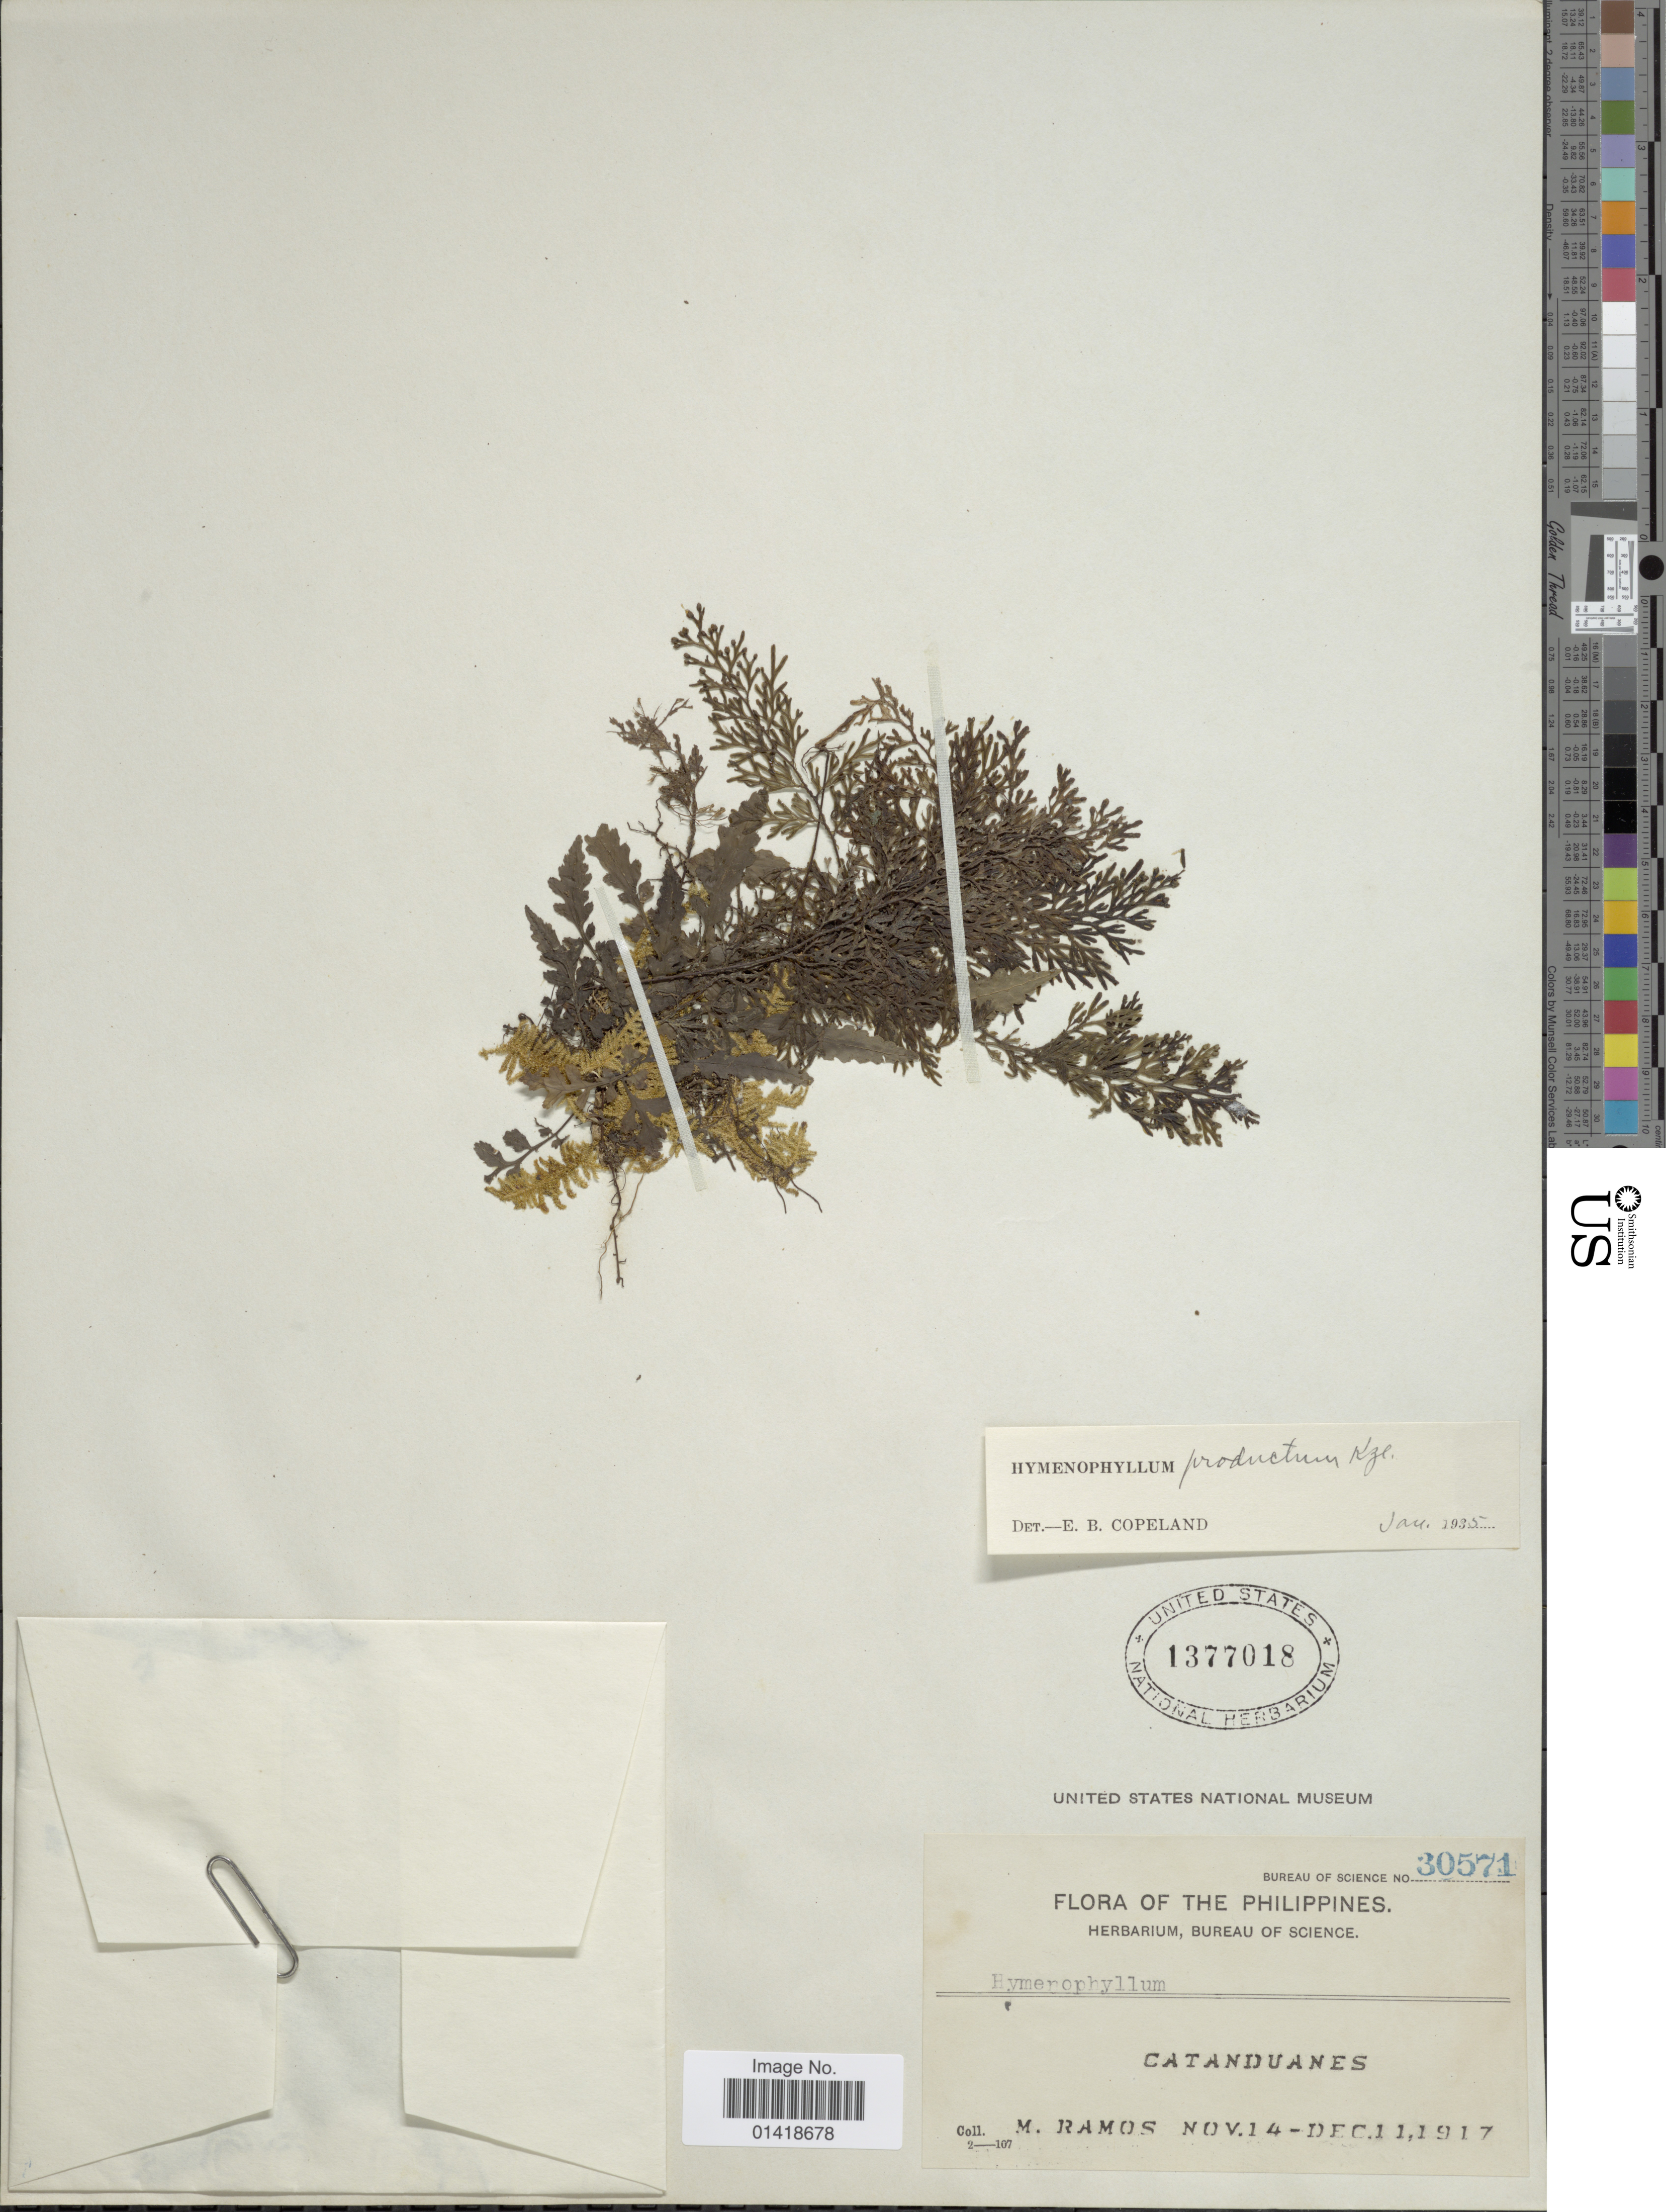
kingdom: Plantae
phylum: Tracheophyta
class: Polypodiopsida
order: Hymenophyllales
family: Hymenophyllaceae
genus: Hymenophyllum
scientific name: Hymenophyllum productum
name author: Kunze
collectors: M. Ramos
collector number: Bureau of Science 30571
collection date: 1917-11-24/1917-12-11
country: Philippines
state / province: Bicol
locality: The Philippnes. Catanduanes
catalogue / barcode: US 1377018